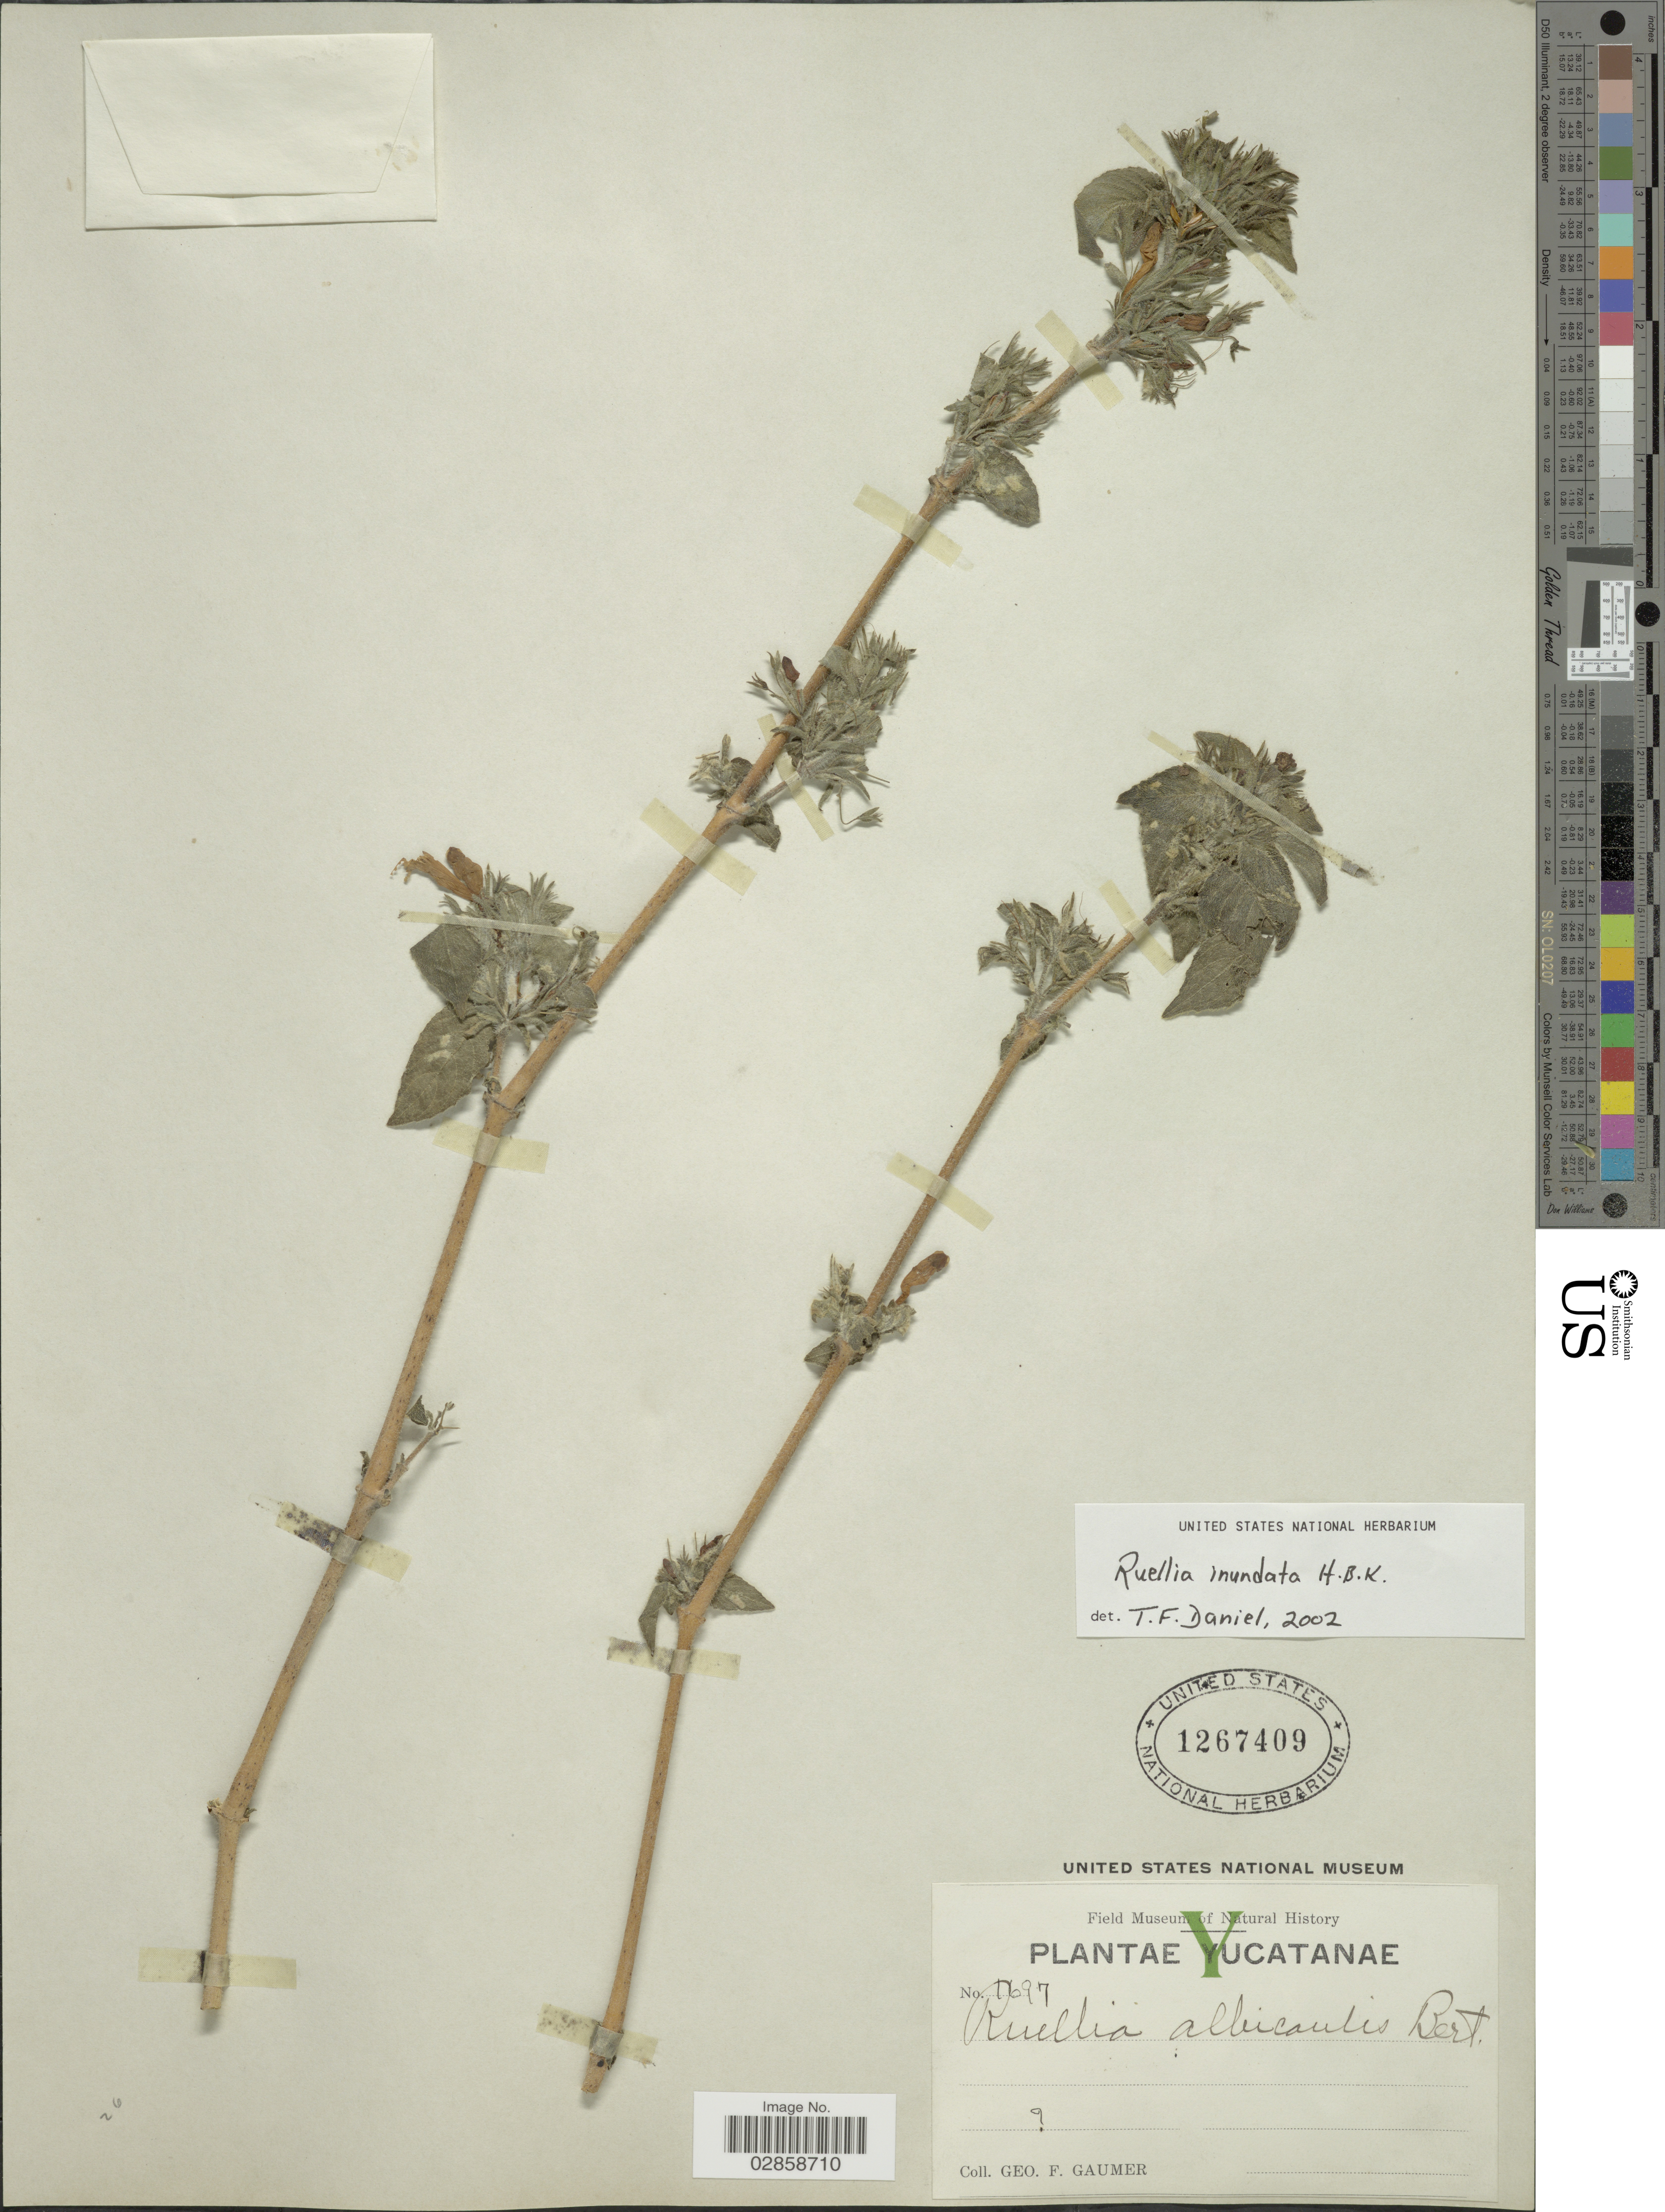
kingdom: Plantae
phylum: Tracheophyta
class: Magnoliopsida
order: Lamiales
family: Acanthaceae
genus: Ruellia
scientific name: Ruellia inundata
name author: Kunth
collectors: G. F. Gaumer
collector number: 1697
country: Mexico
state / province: Yucatán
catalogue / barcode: US 1267409